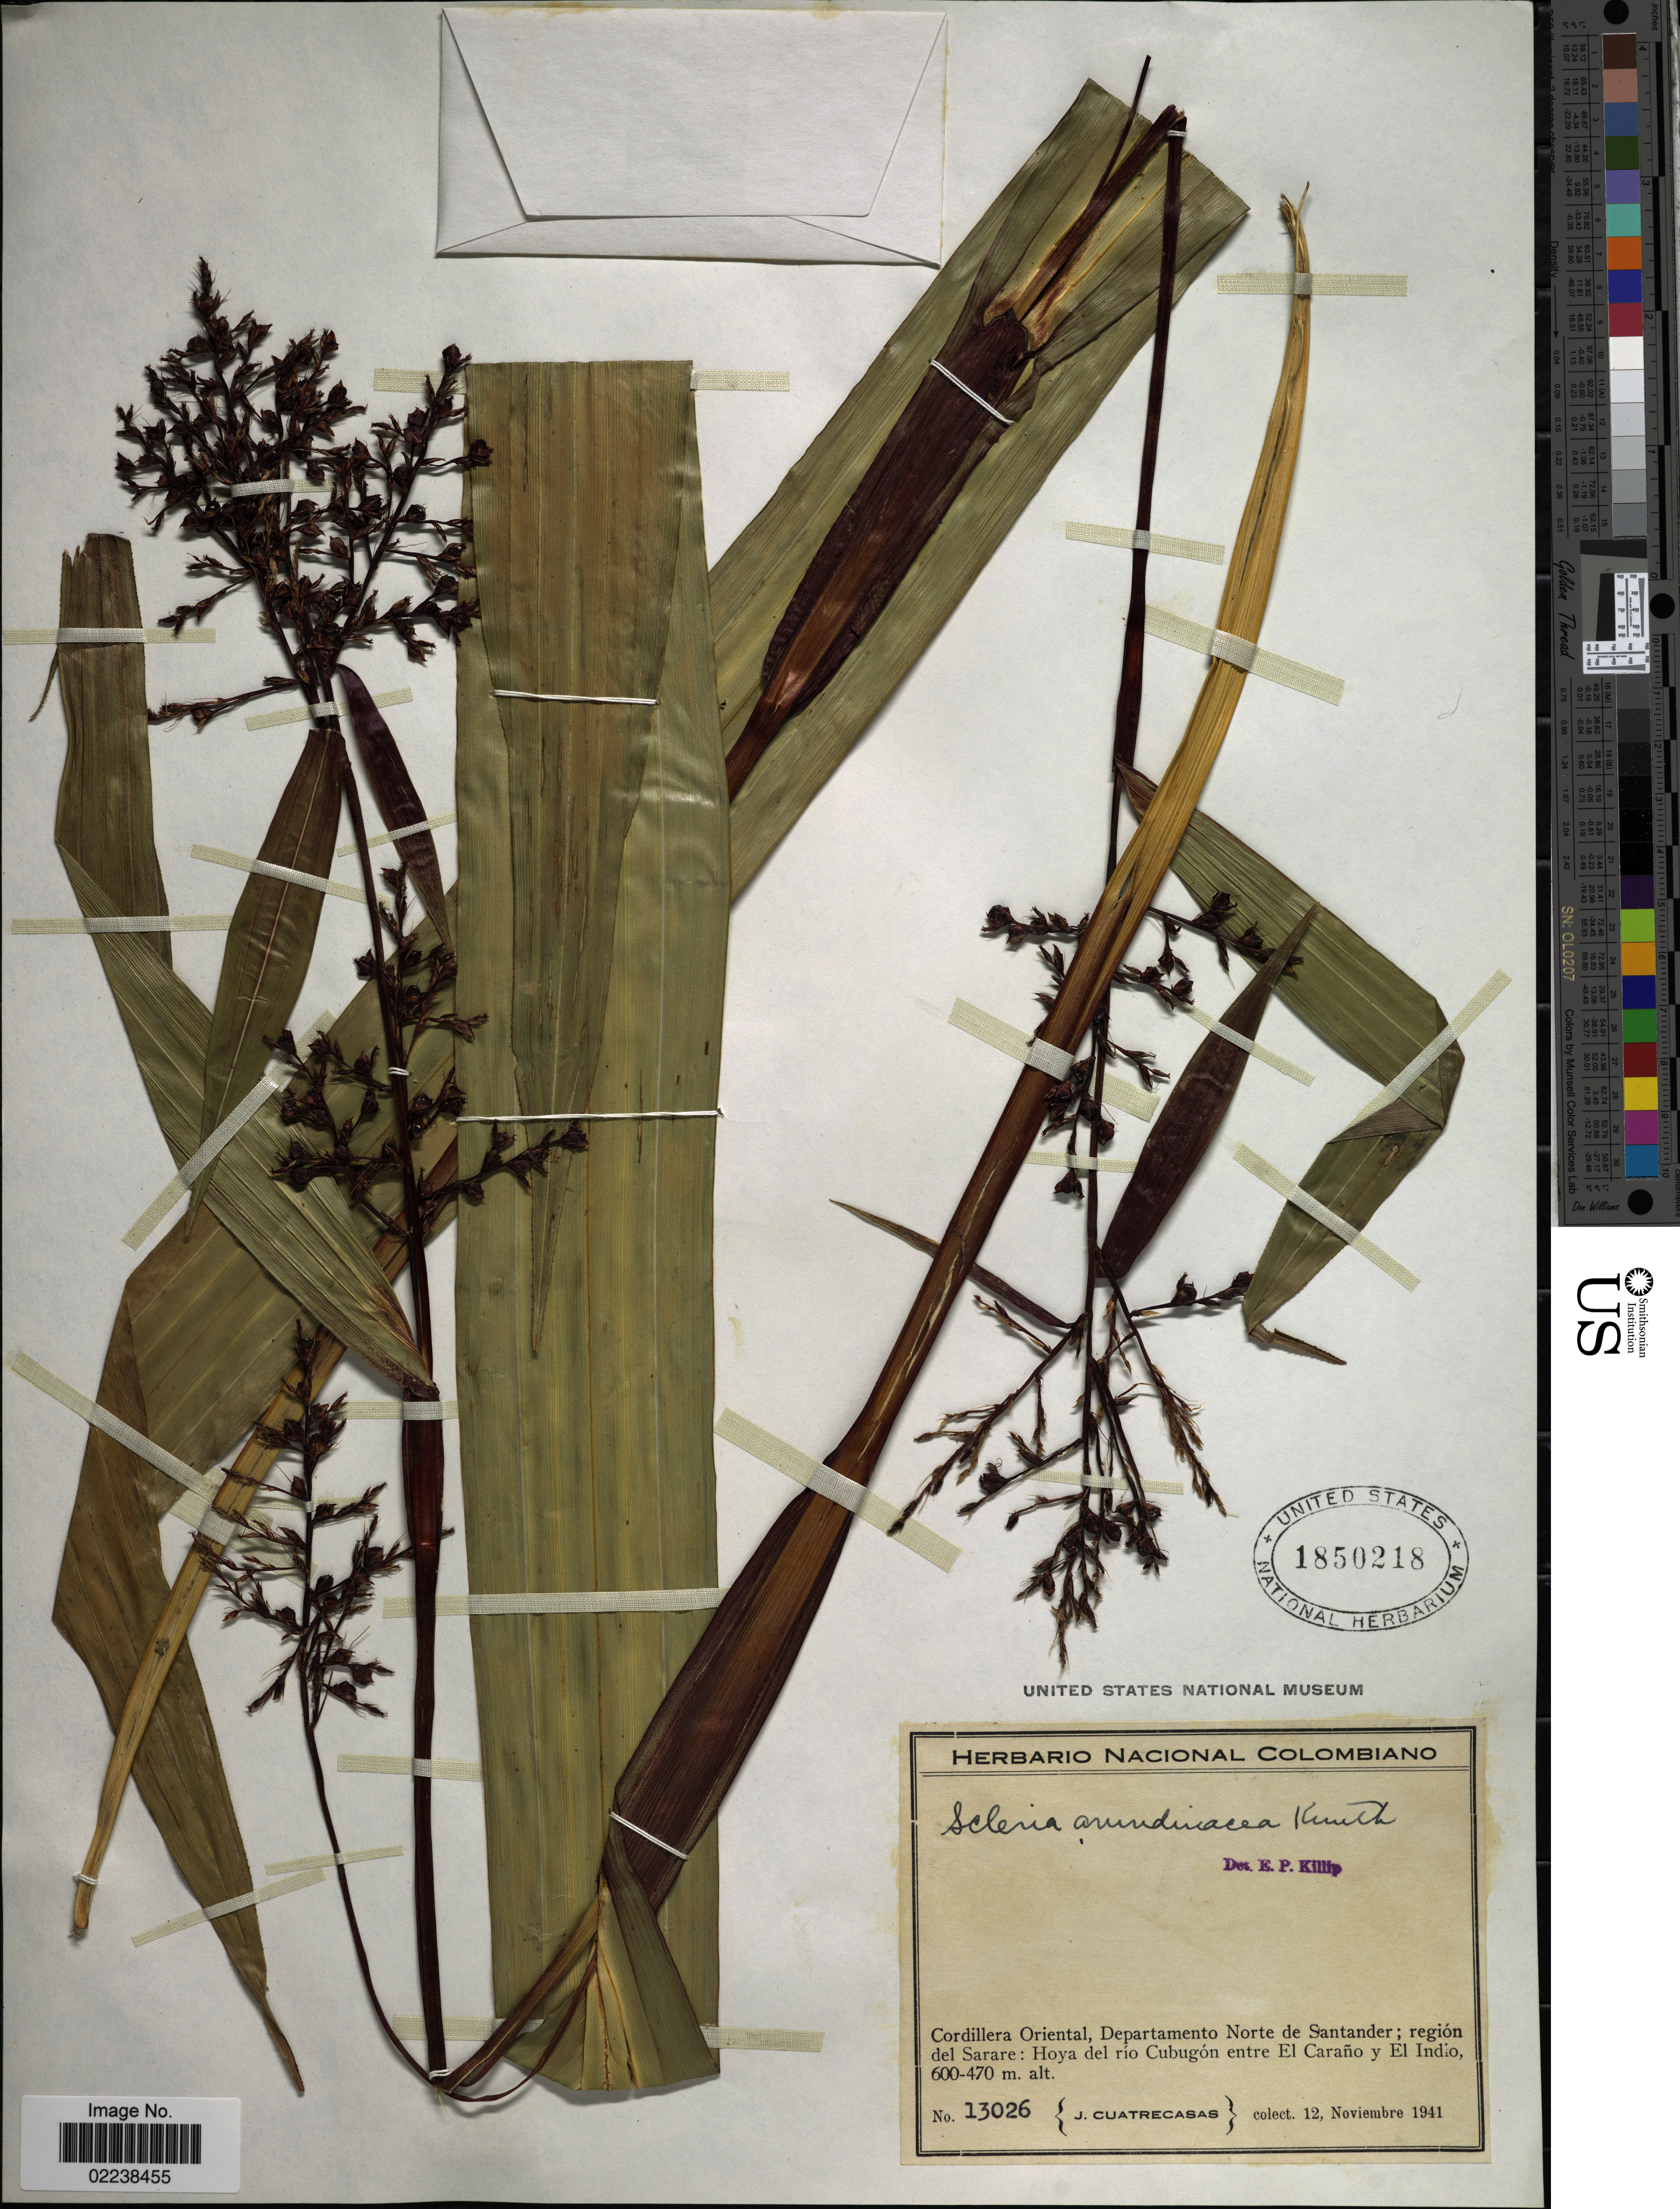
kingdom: Plantae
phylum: Tracheophyta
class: Liliopsida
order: Poales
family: Cyperaceae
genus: Scleria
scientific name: Scleria latifolia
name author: Sw.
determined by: Strong, Mark T., (BOT), Smithsonian Institution - National Museum of Natural History (UNITED STATES)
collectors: J. Cuatrecasas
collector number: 13026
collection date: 1941-11-12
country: Colombia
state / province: Norte de Santander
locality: Cordillera Oriental, Departamento Norte de Santander; region del Sarate: Hoya del rio Cubugon entre El Carana y El Indio.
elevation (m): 470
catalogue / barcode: US 1850218